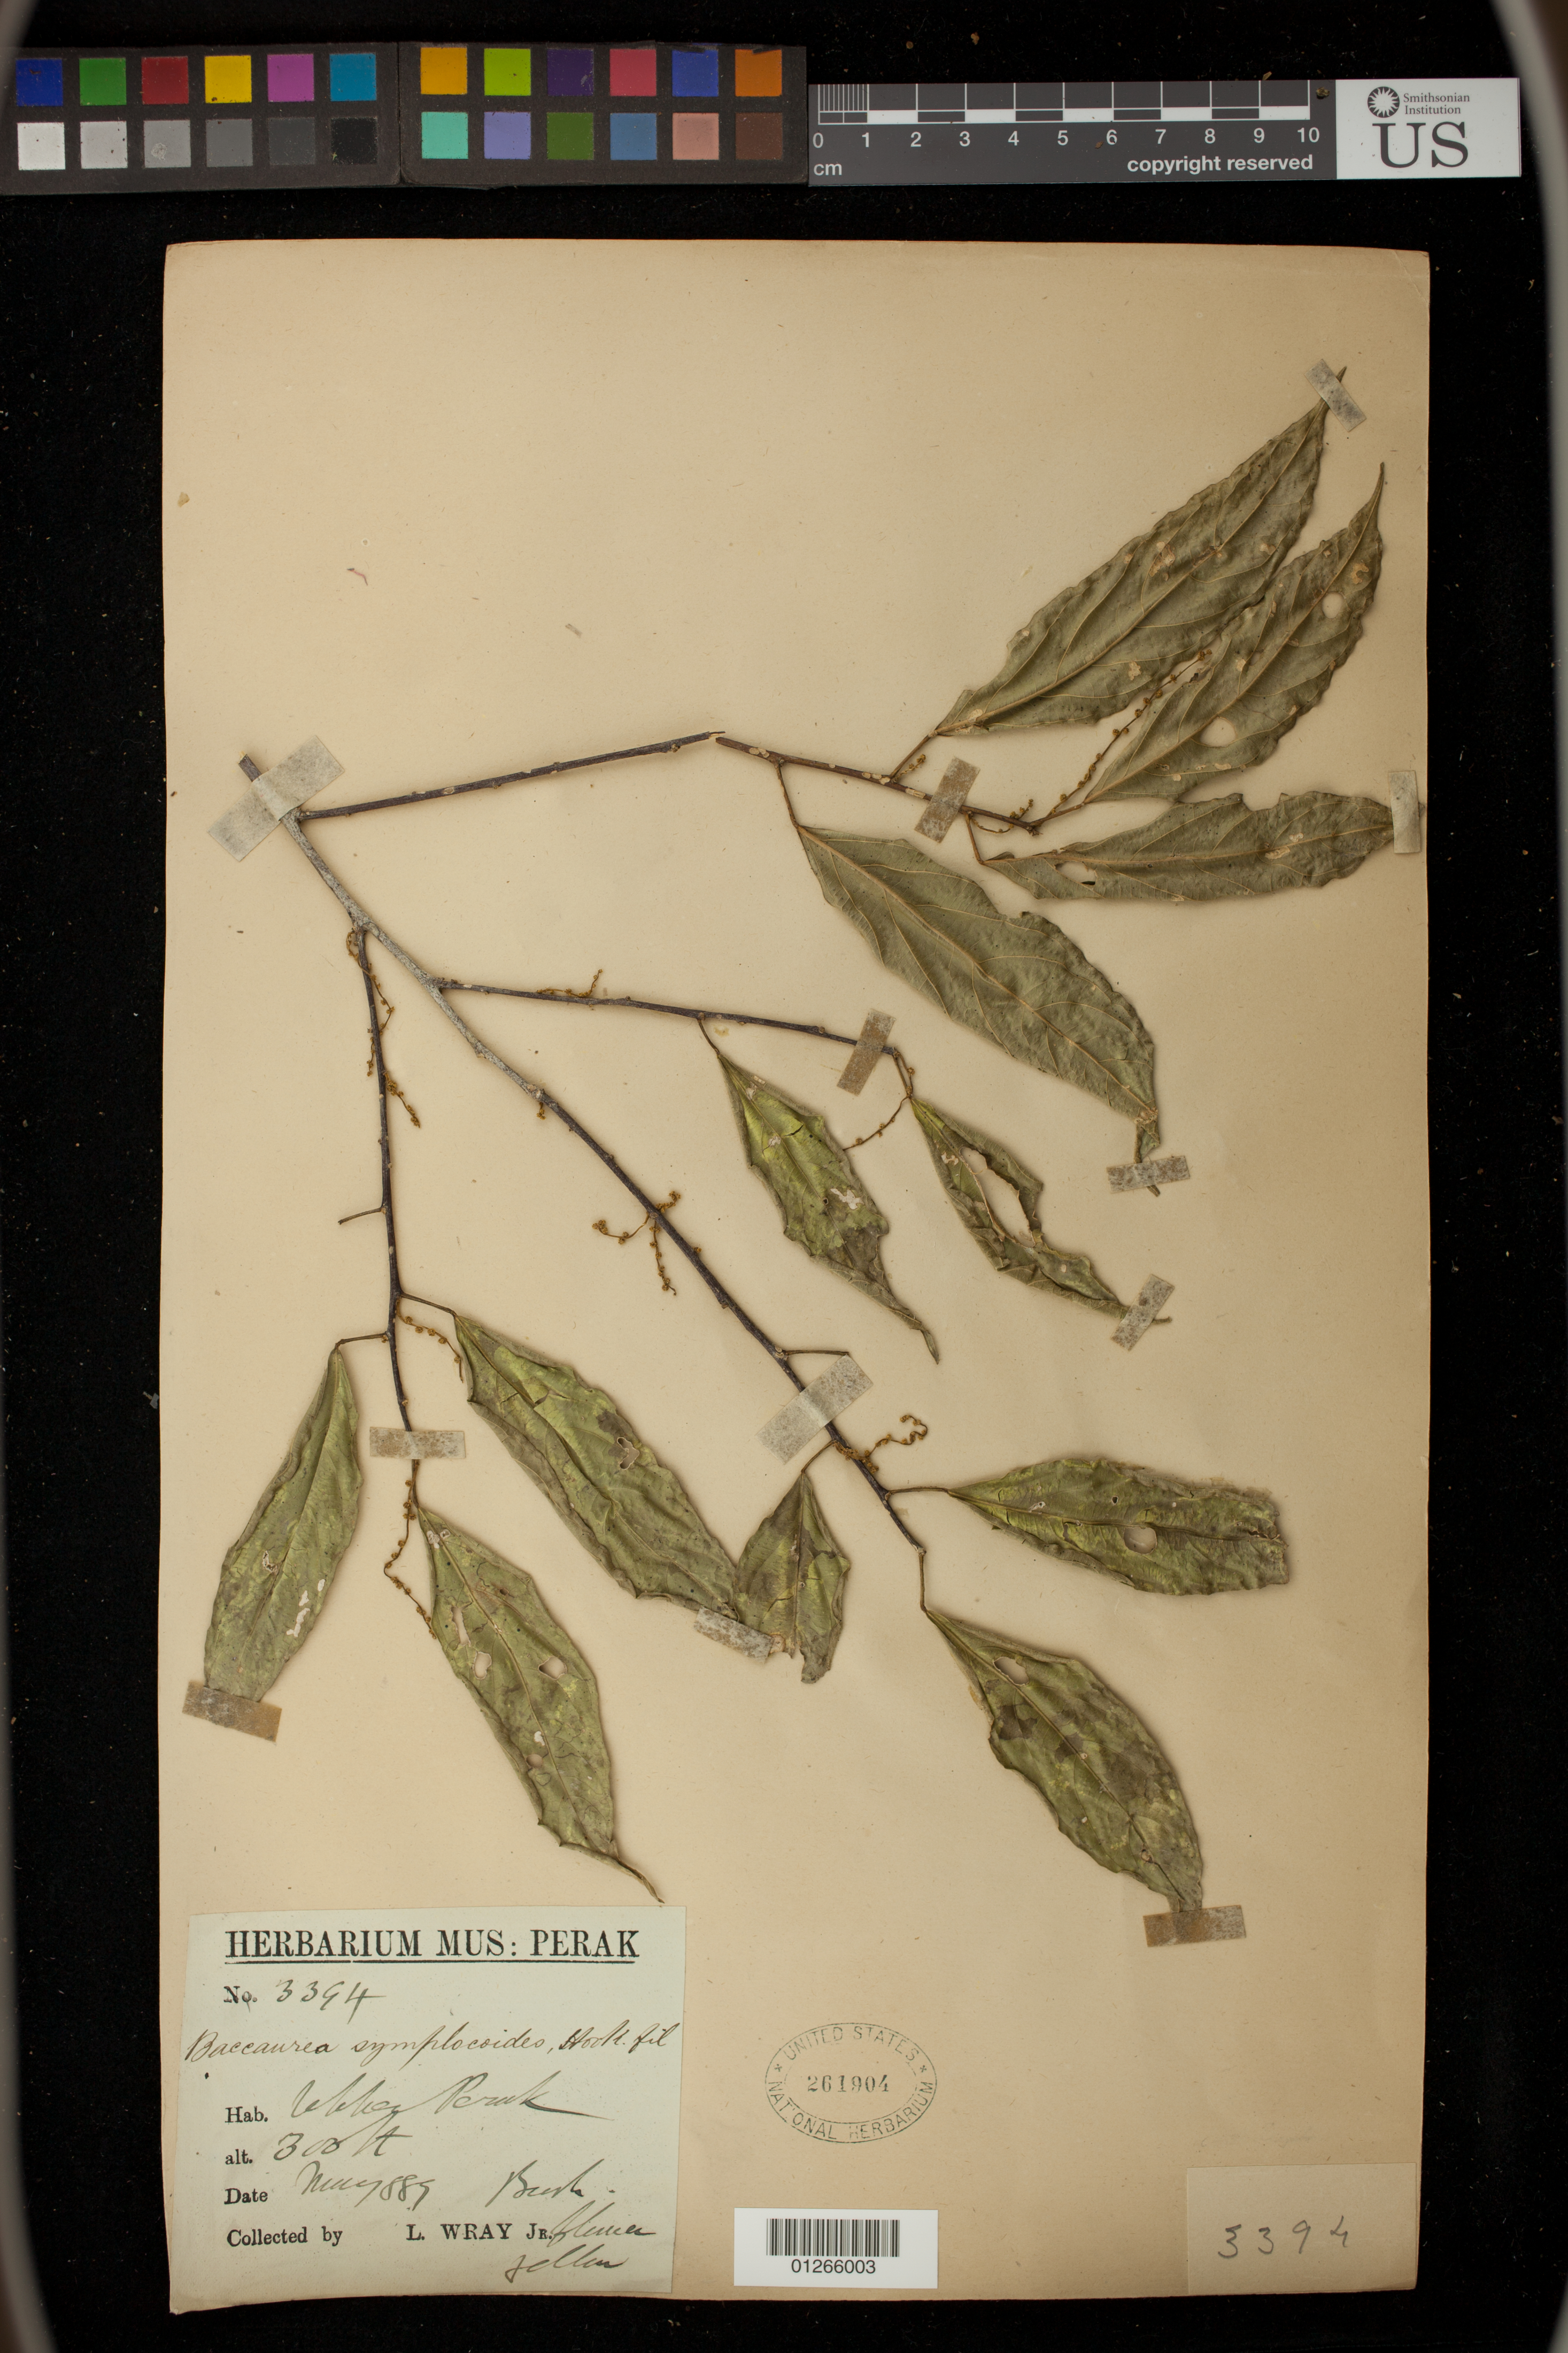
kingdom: Plantae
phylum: Tracheophyta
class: Magnoliopsida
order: Malpighiales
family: Phyllanthaceae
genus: Aporosa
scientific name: Aporosa symplocoides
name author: (Hook. f.) Gage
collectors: L. Wray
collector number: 3394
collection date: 1889-05-01/1889-05-31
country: Malaysia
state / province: Perak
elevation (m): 91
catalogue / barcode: US 261904